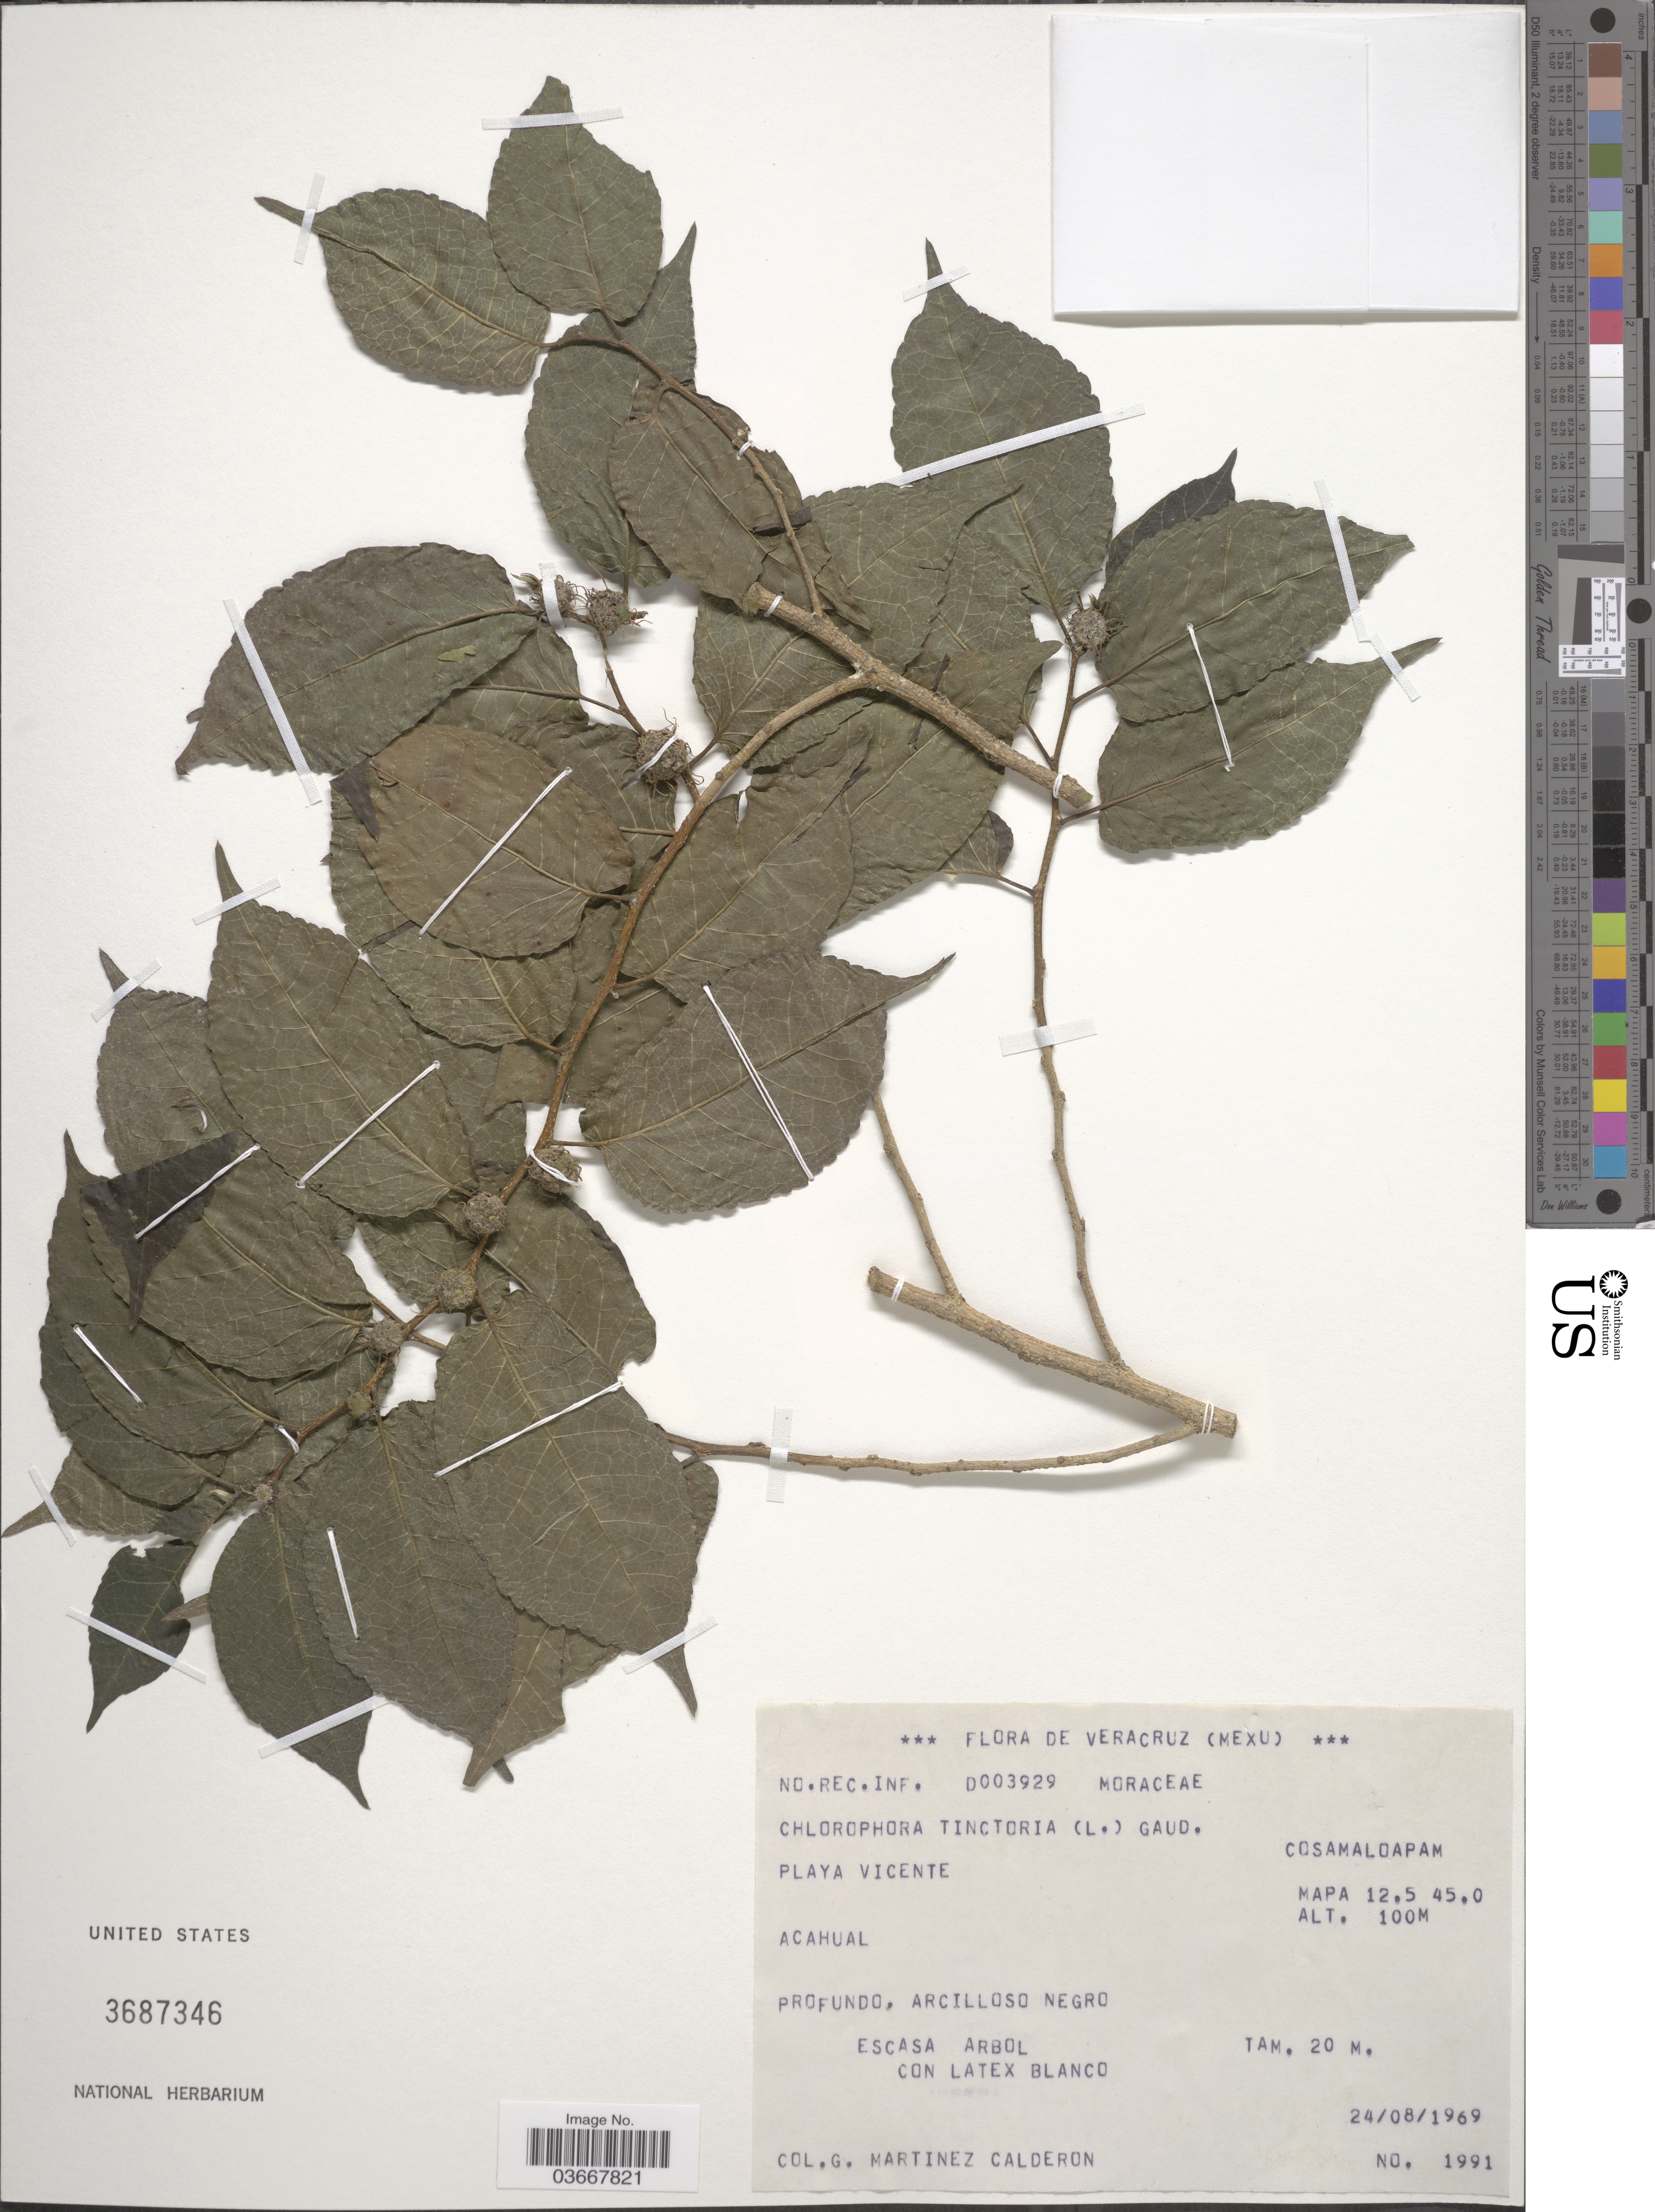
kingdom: Plantae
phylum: Tracheophyta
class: Magnoliopsida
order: Rosales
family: Moraceae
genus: Maclura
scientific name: Maclura tinctoria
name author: (L.) D. Don ex Steud.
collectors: G. Martínez Calderón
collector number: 1991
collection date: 1969-08-24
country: Mexico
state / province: Veracruz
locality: Veracruz. Playa Vicente. Acahual. Mapa 12.5 45.0.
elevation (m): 100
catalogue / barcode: US 3687346